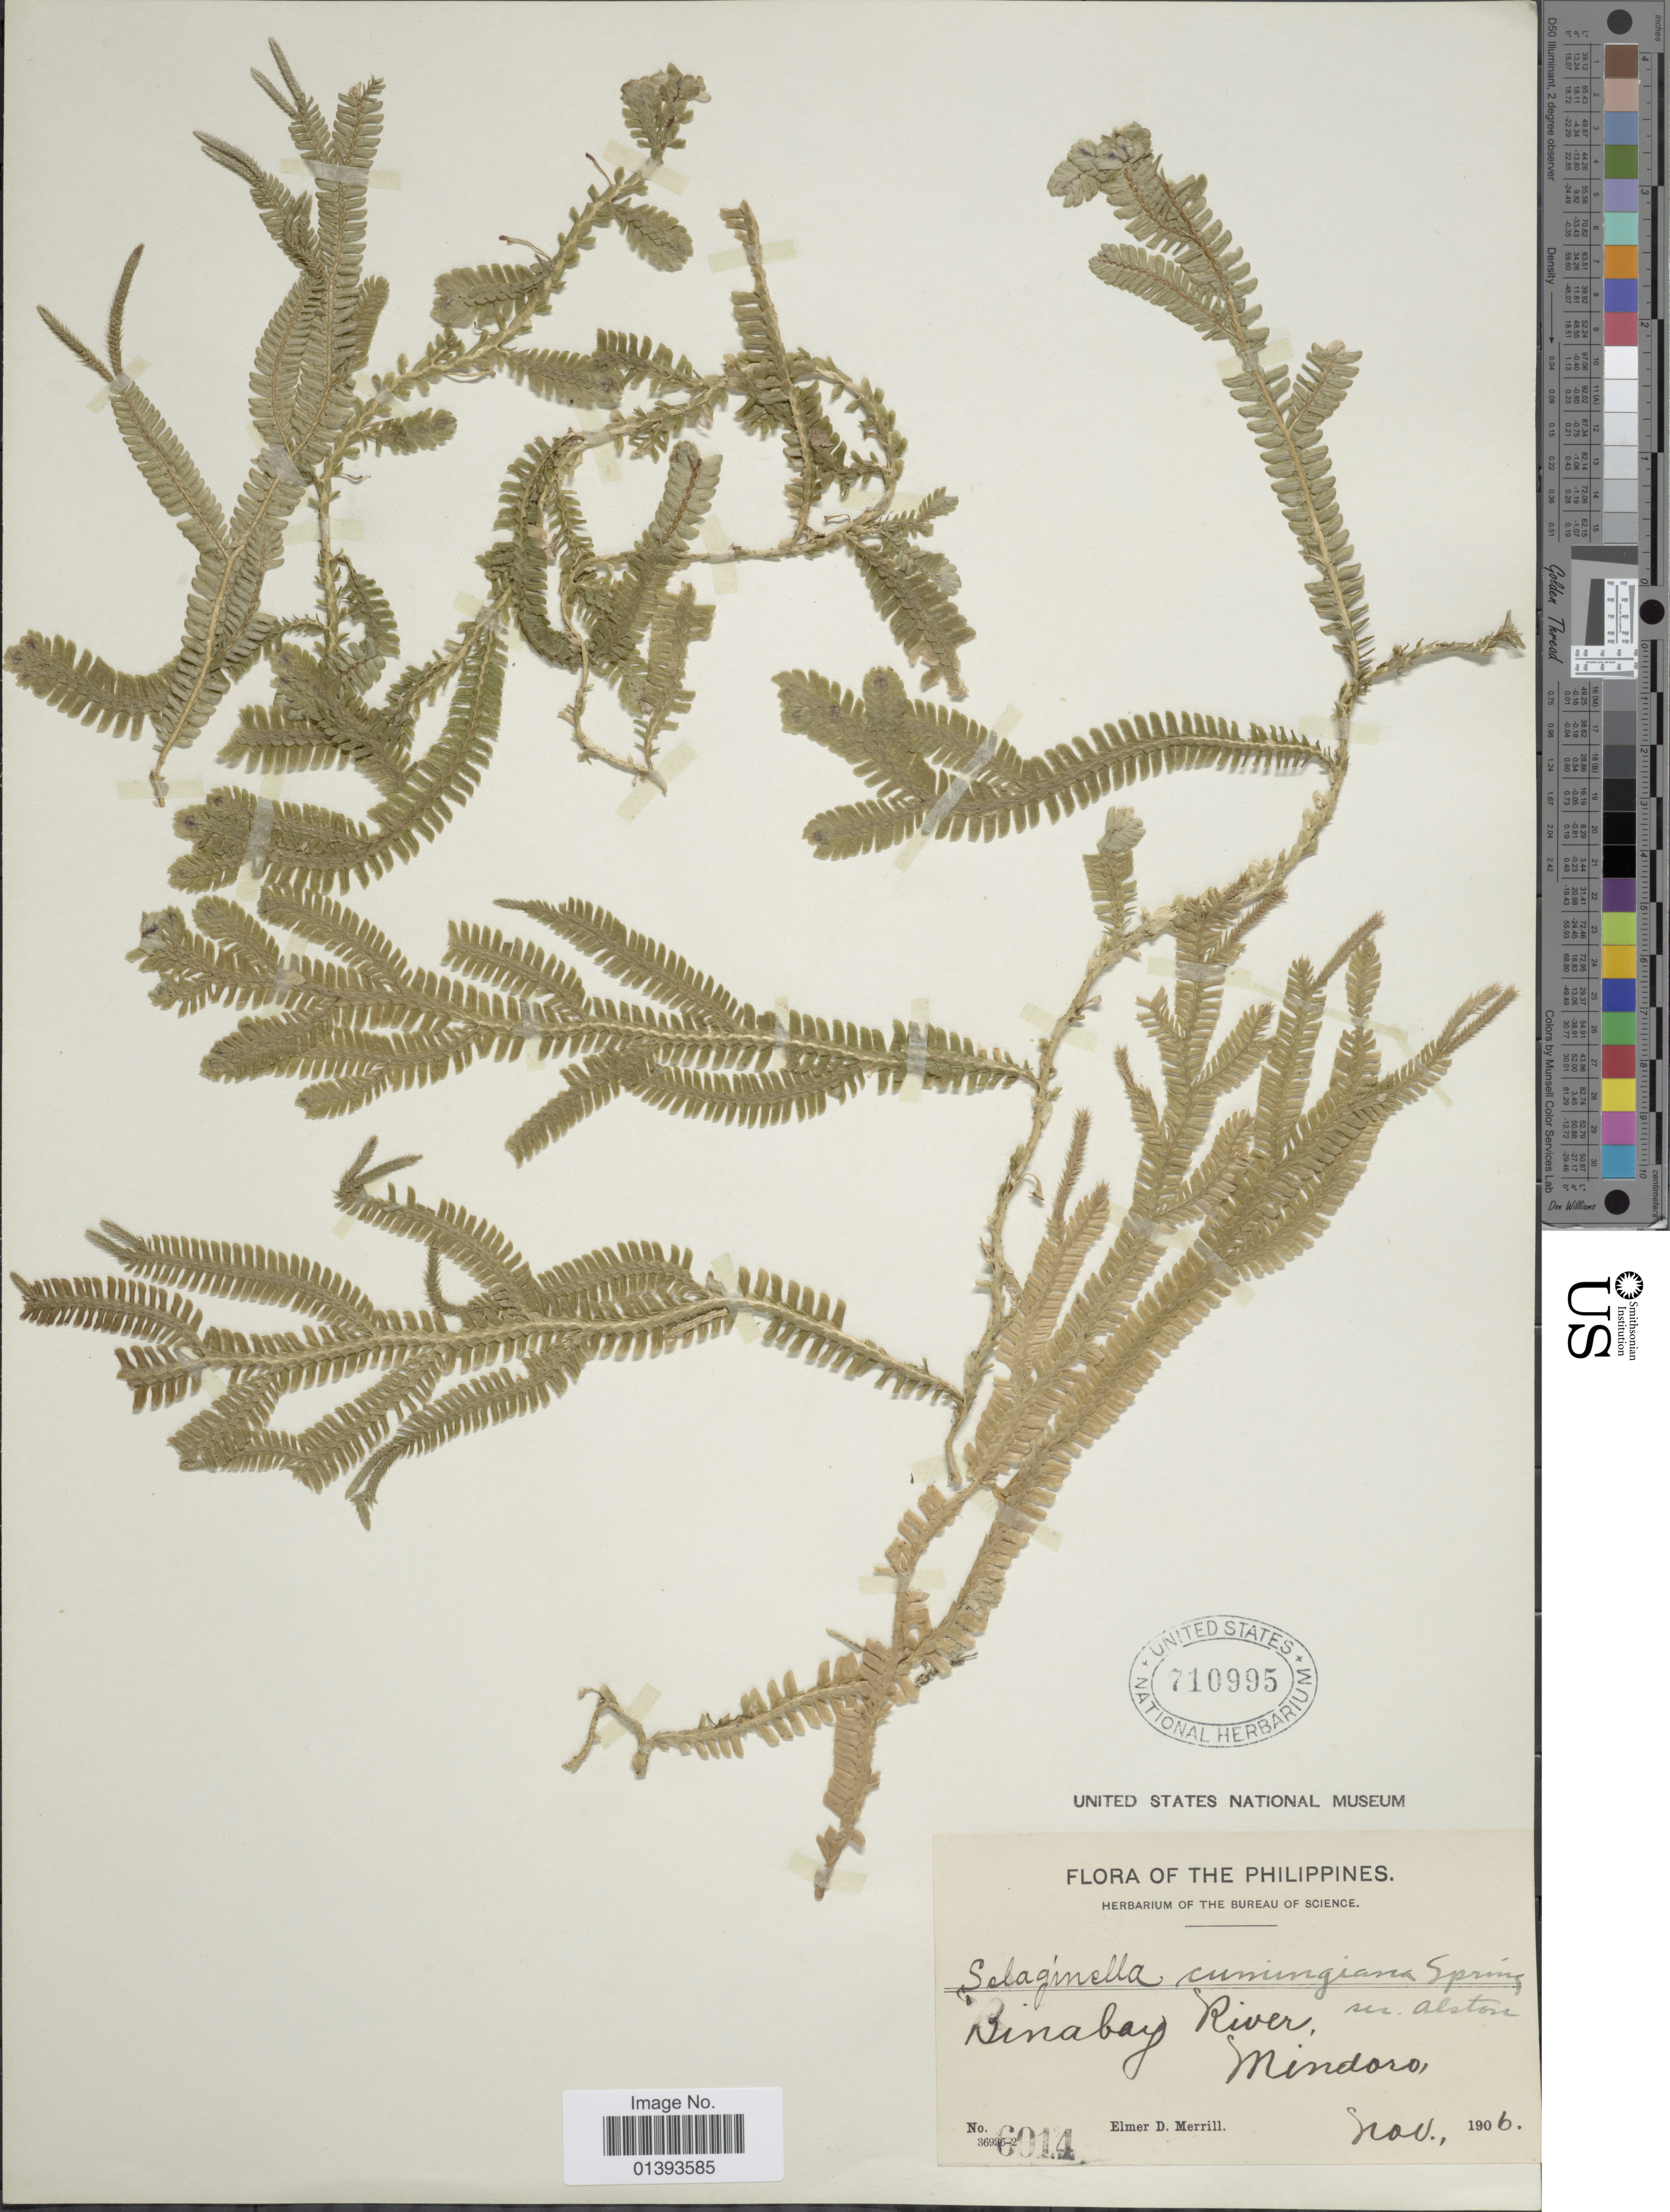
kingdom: Plantae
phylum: Tracheophyta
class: Lycopodiopsida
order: Selaginellales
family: Selaginellaceae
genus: Selaginella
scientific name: Selaginella cumingiana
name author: Spring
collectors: E. D. Merrill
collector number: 6014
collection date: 1906-11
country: Philippines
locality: Binabay River, Mindoro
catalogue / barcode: US 710995